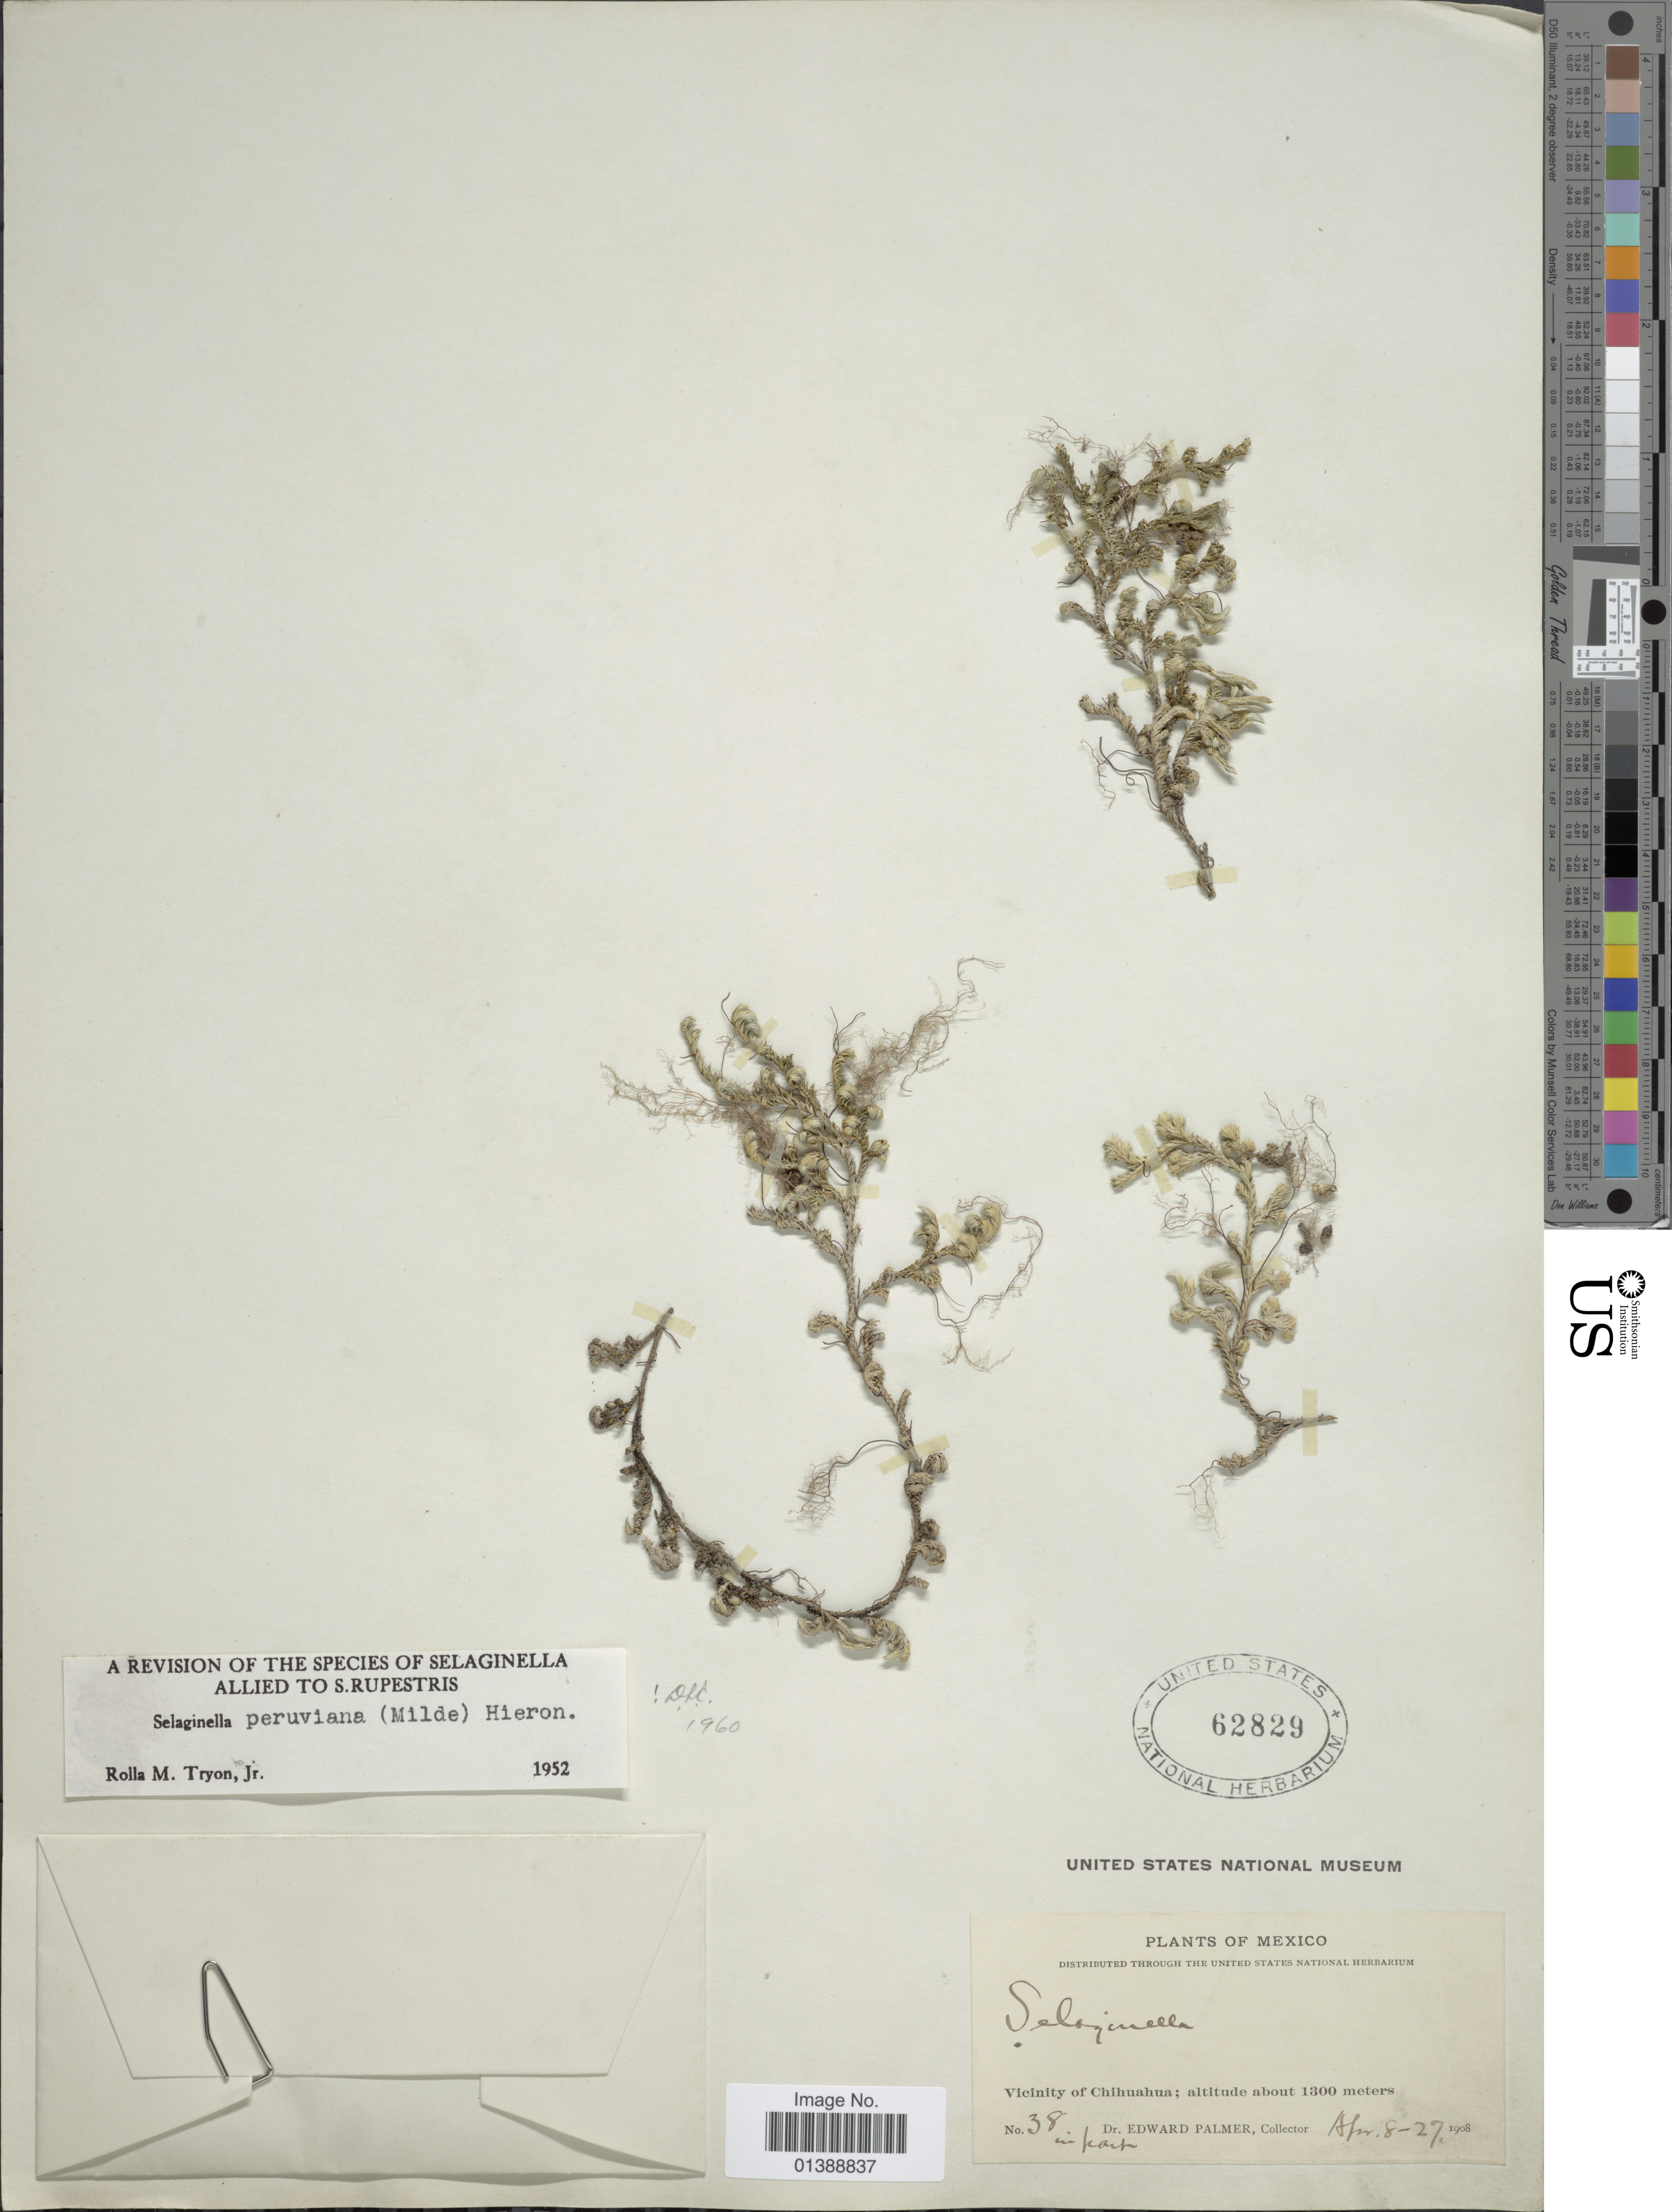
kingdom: Plantae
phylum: Tracheophyta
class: Lycopodiopsida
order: Selaginellales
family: Selaginellaceae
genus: Selaginella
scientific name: Selaginella peruviana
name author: (Milde) Hieron.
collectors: E. Palmer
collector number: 38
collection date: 1908-04-08/1908-04-27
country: Mexico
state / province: Chihuahua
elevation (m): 1300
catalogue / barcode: US 62829